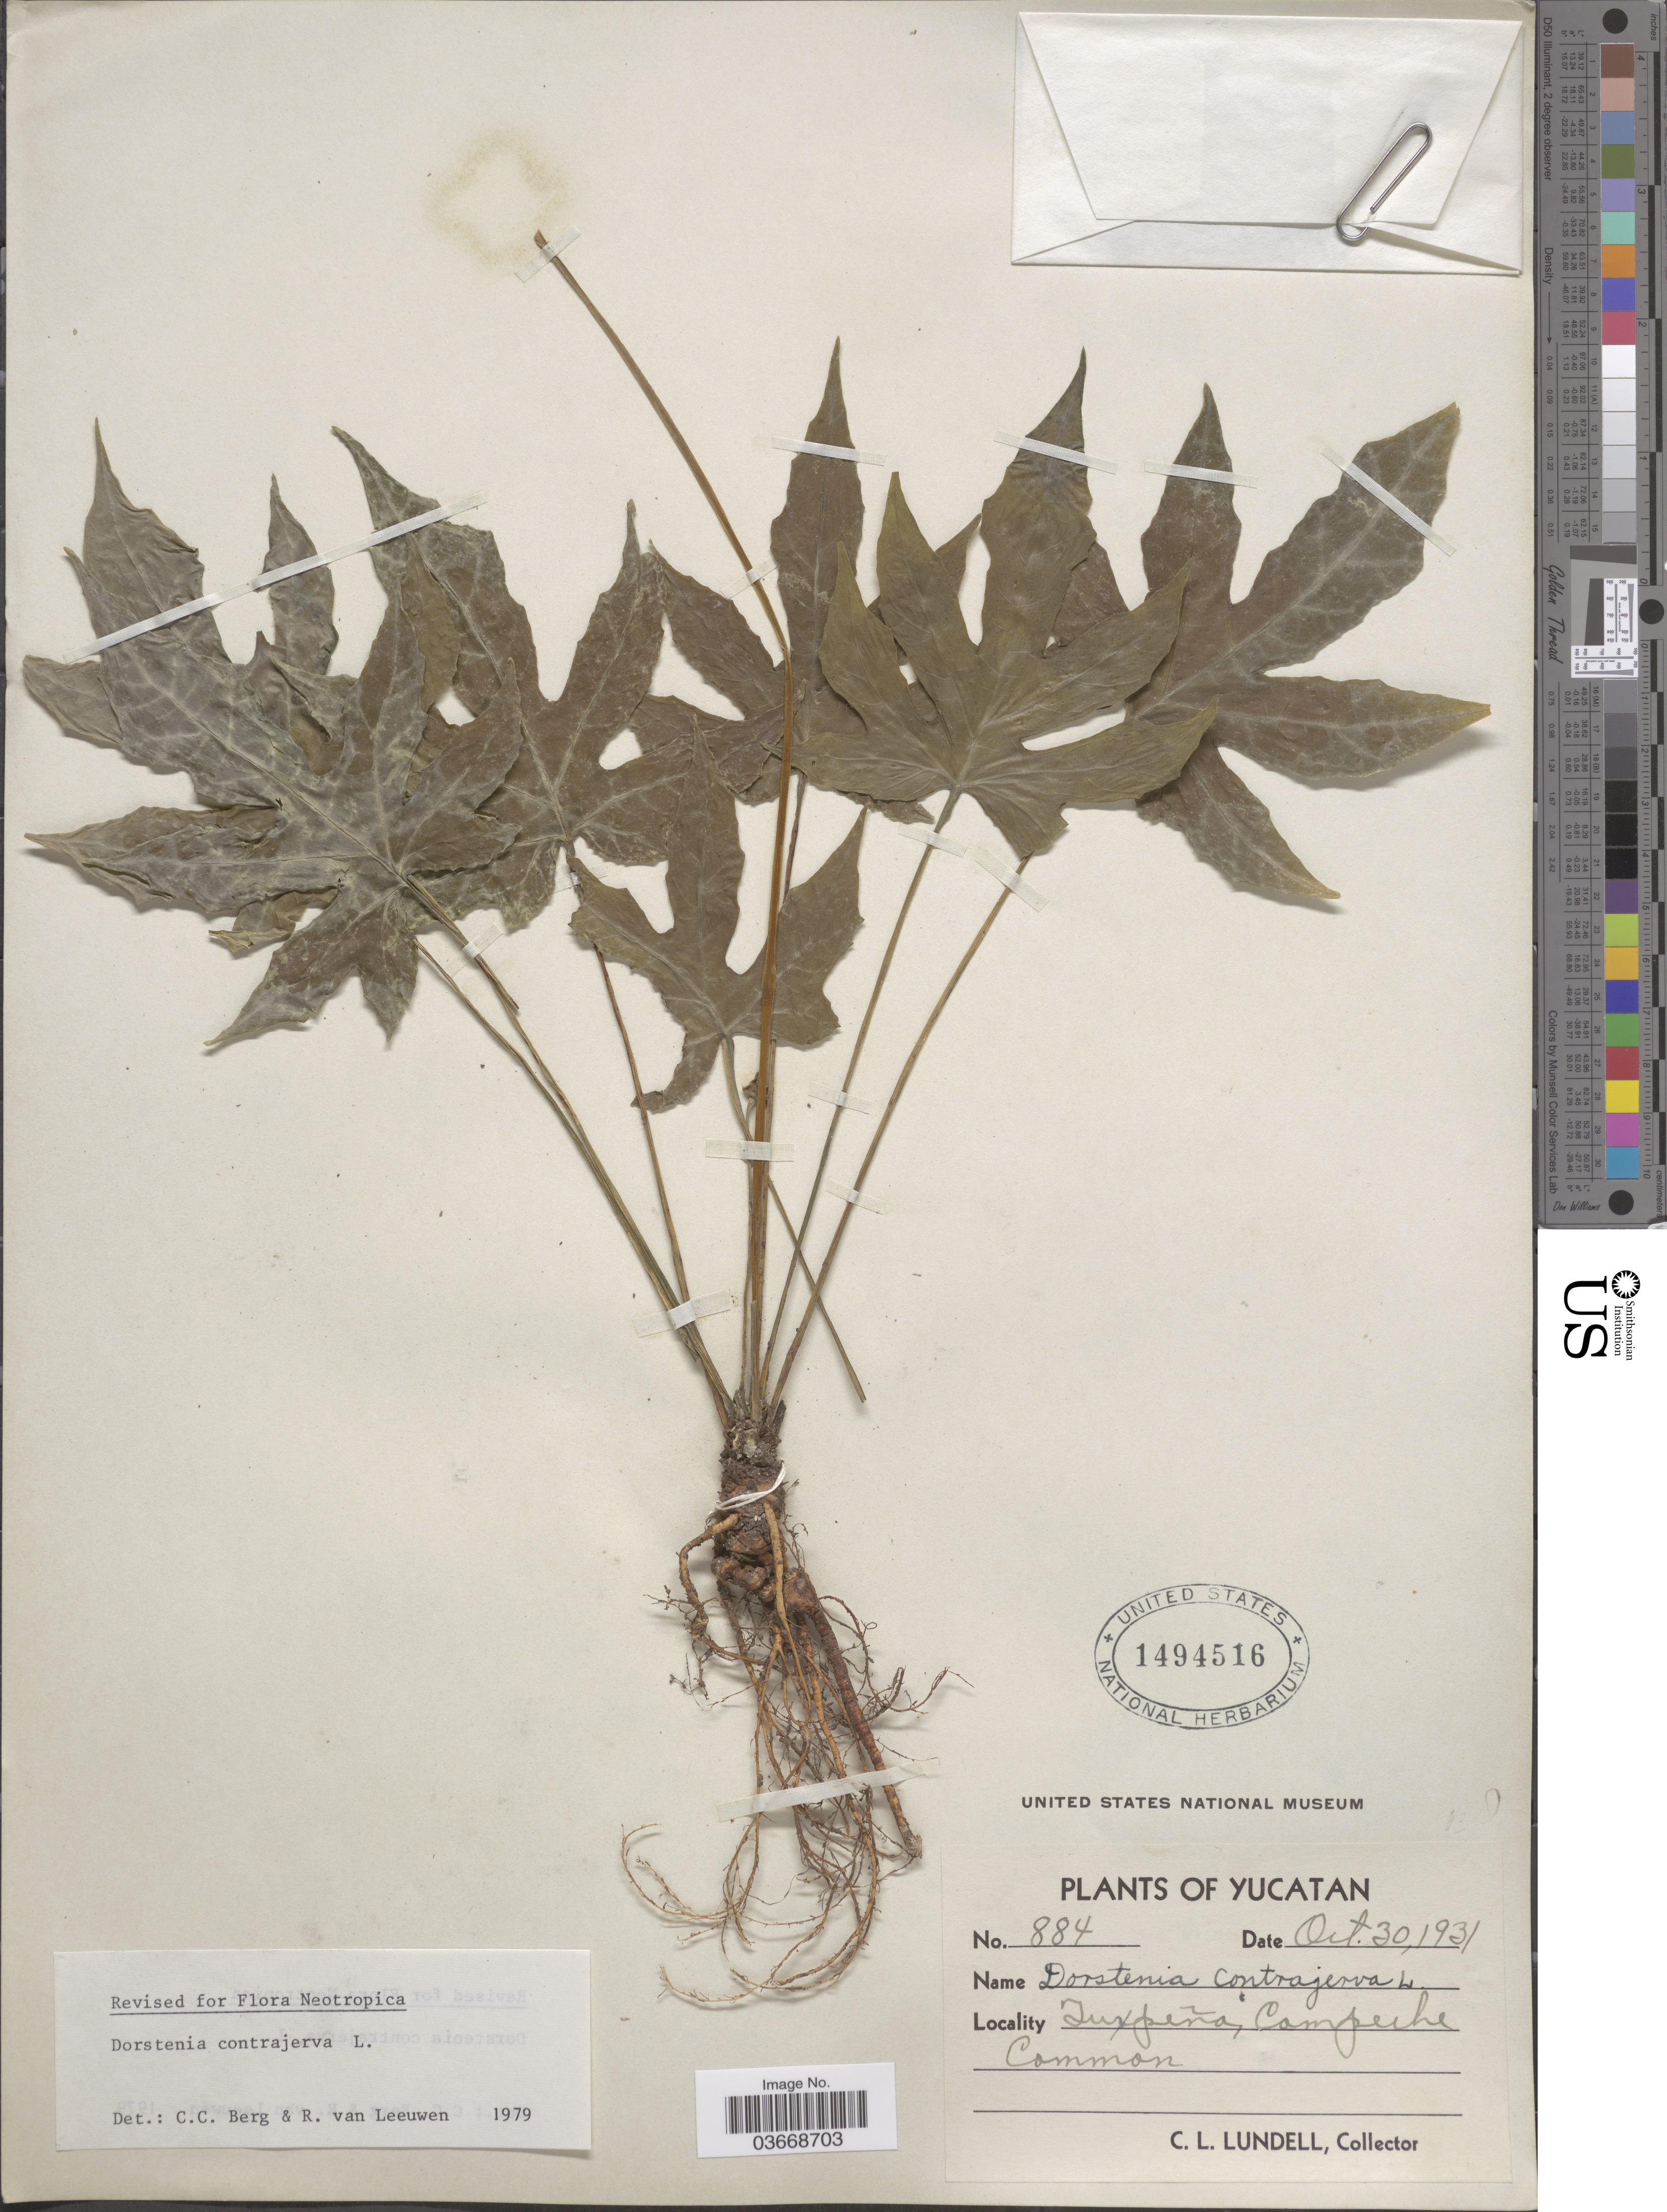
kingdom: Plantae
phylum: Tracheophyta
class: Magnoliopsida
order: Rosales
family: Moraceae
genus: Dorstenia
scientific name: Dorstenia contrajerva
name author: L.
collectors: C. L. Lundell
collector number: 884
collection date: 1931-10-30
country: Mexico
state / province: Campeche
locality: Yucatan, Tuxpeña.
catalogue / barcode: US 1494516